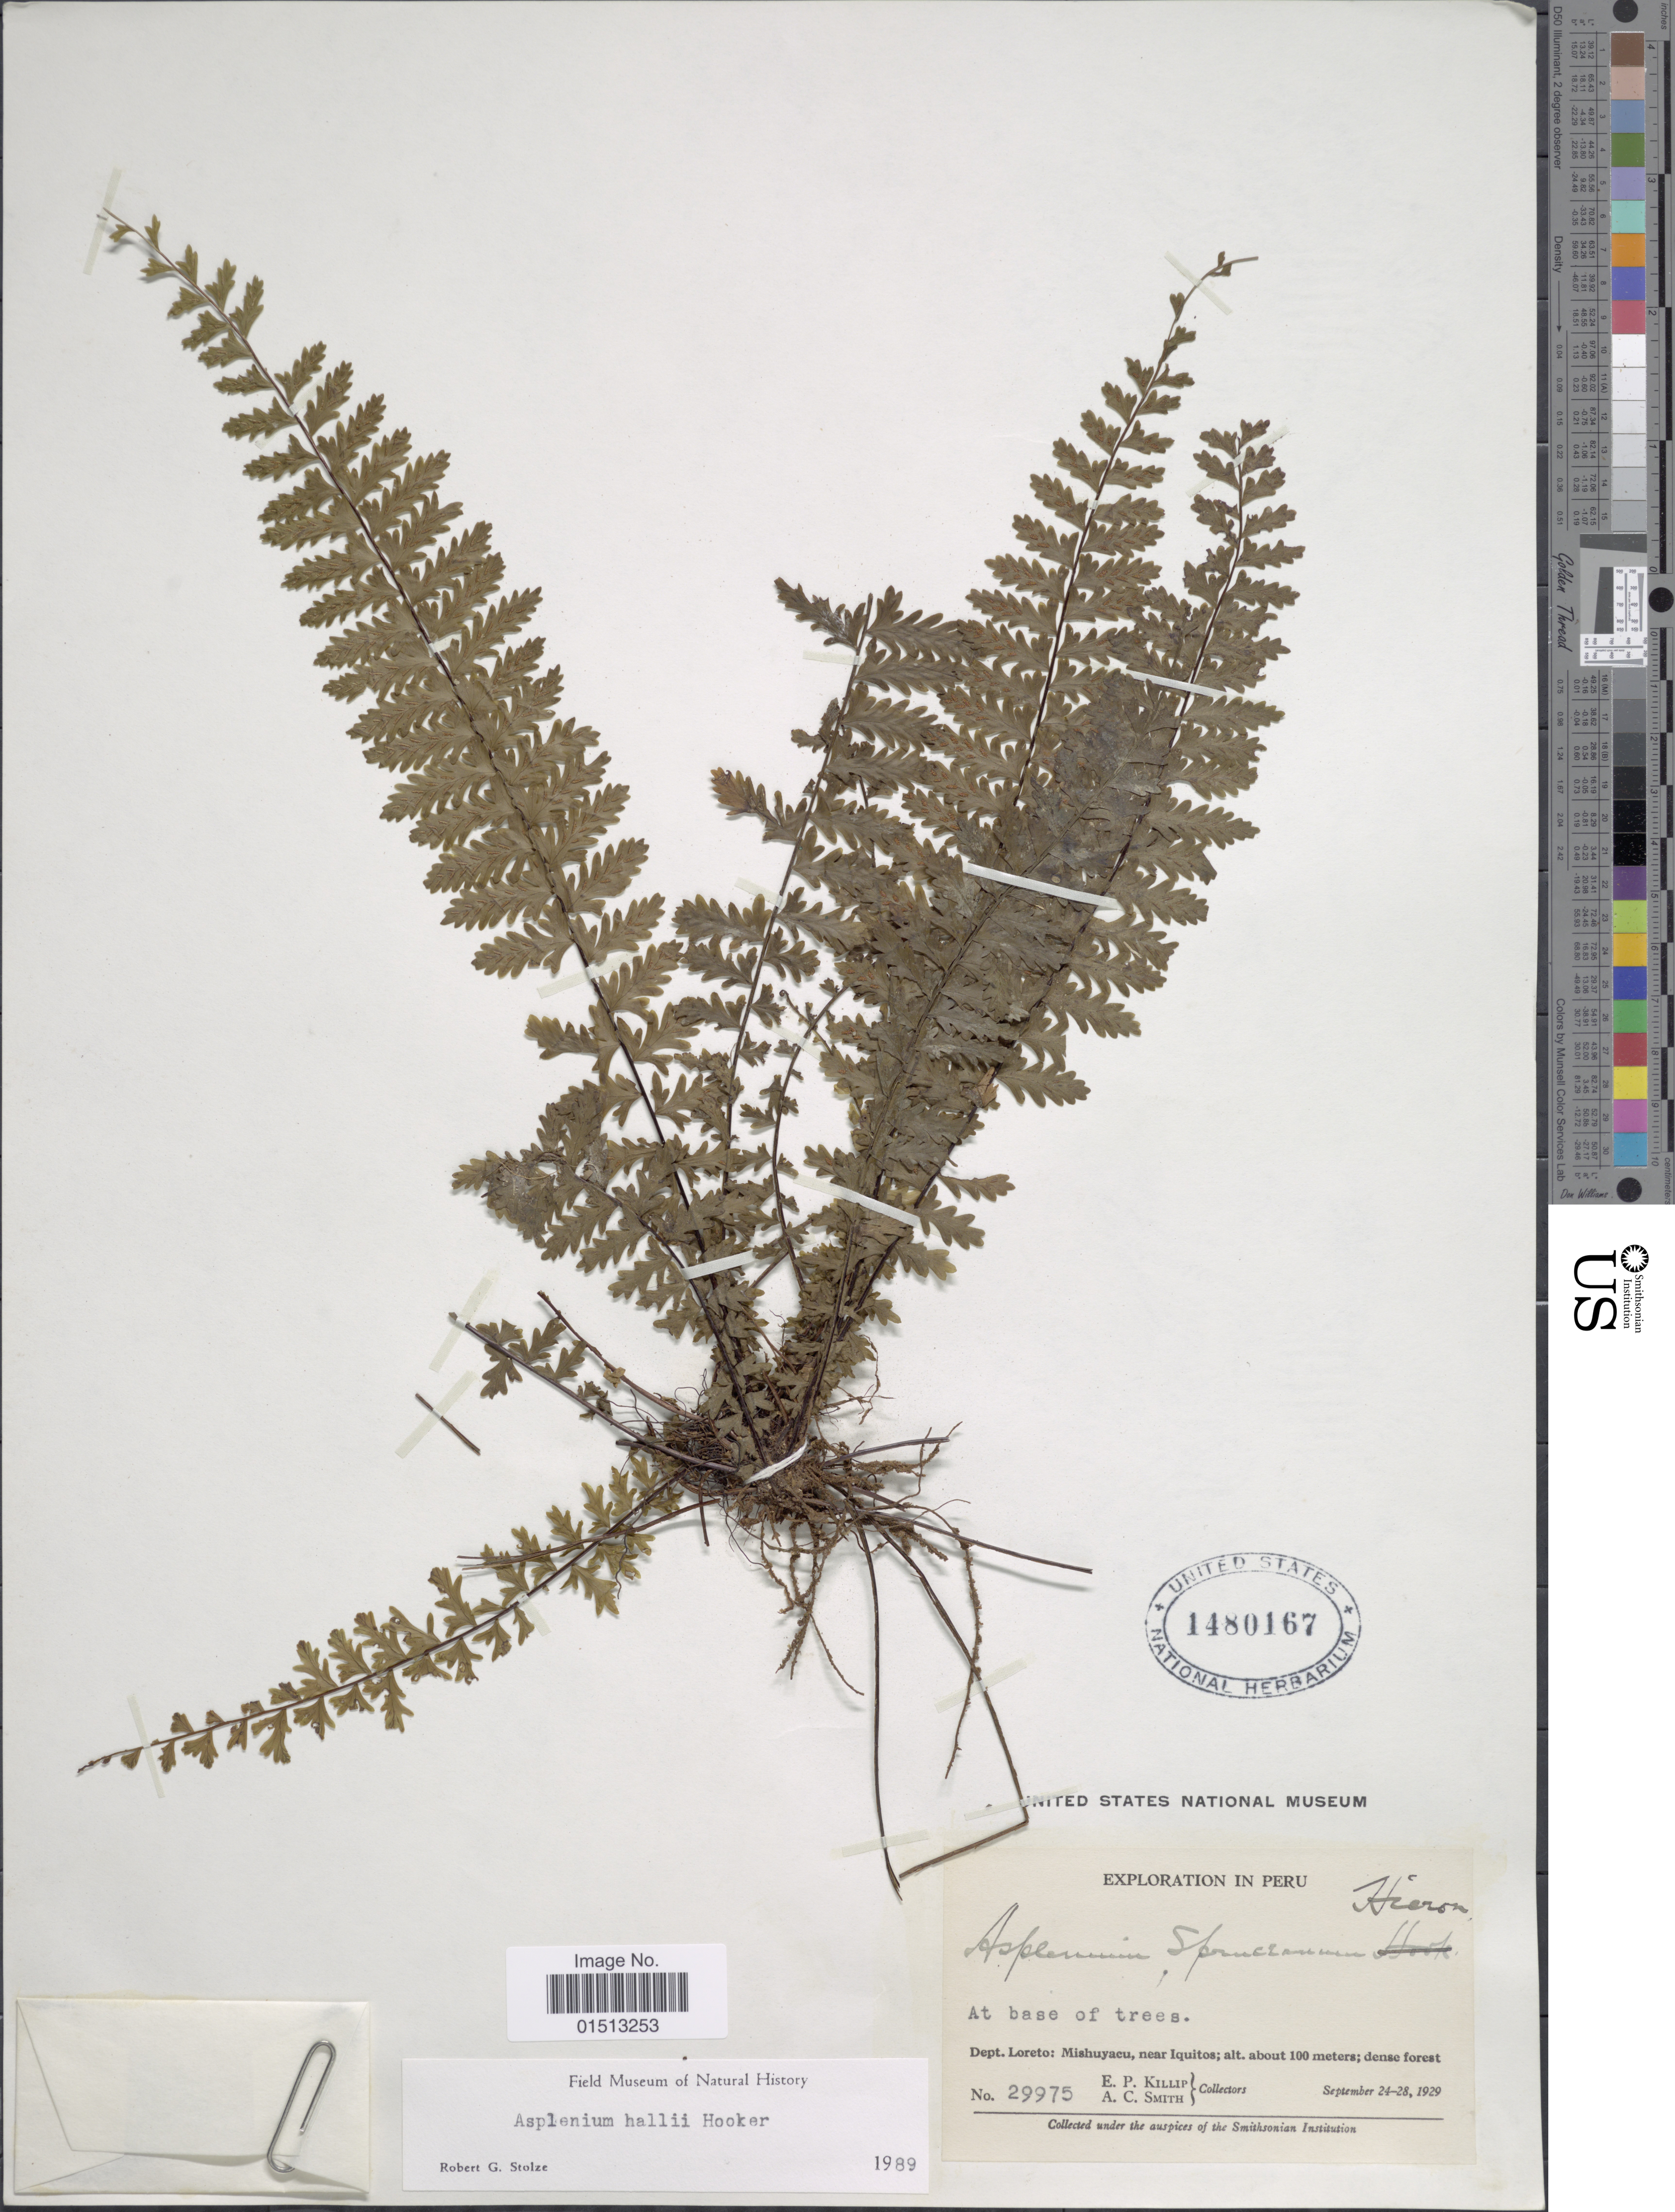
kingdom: Plantae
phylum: Tracheophyta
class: Polypodiopsida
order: Polypodiales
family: Aspleniaceae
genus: Asplenium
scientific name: Asplenium spruceanum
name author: Hieron.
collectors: E. P. Killip & A. C. Smith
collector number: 29975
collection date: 1929-09-24/1929-09-28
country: Peru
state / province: Loreto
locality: Mishuyacu, near iquitos.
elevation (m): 100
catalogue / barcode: US 1480167